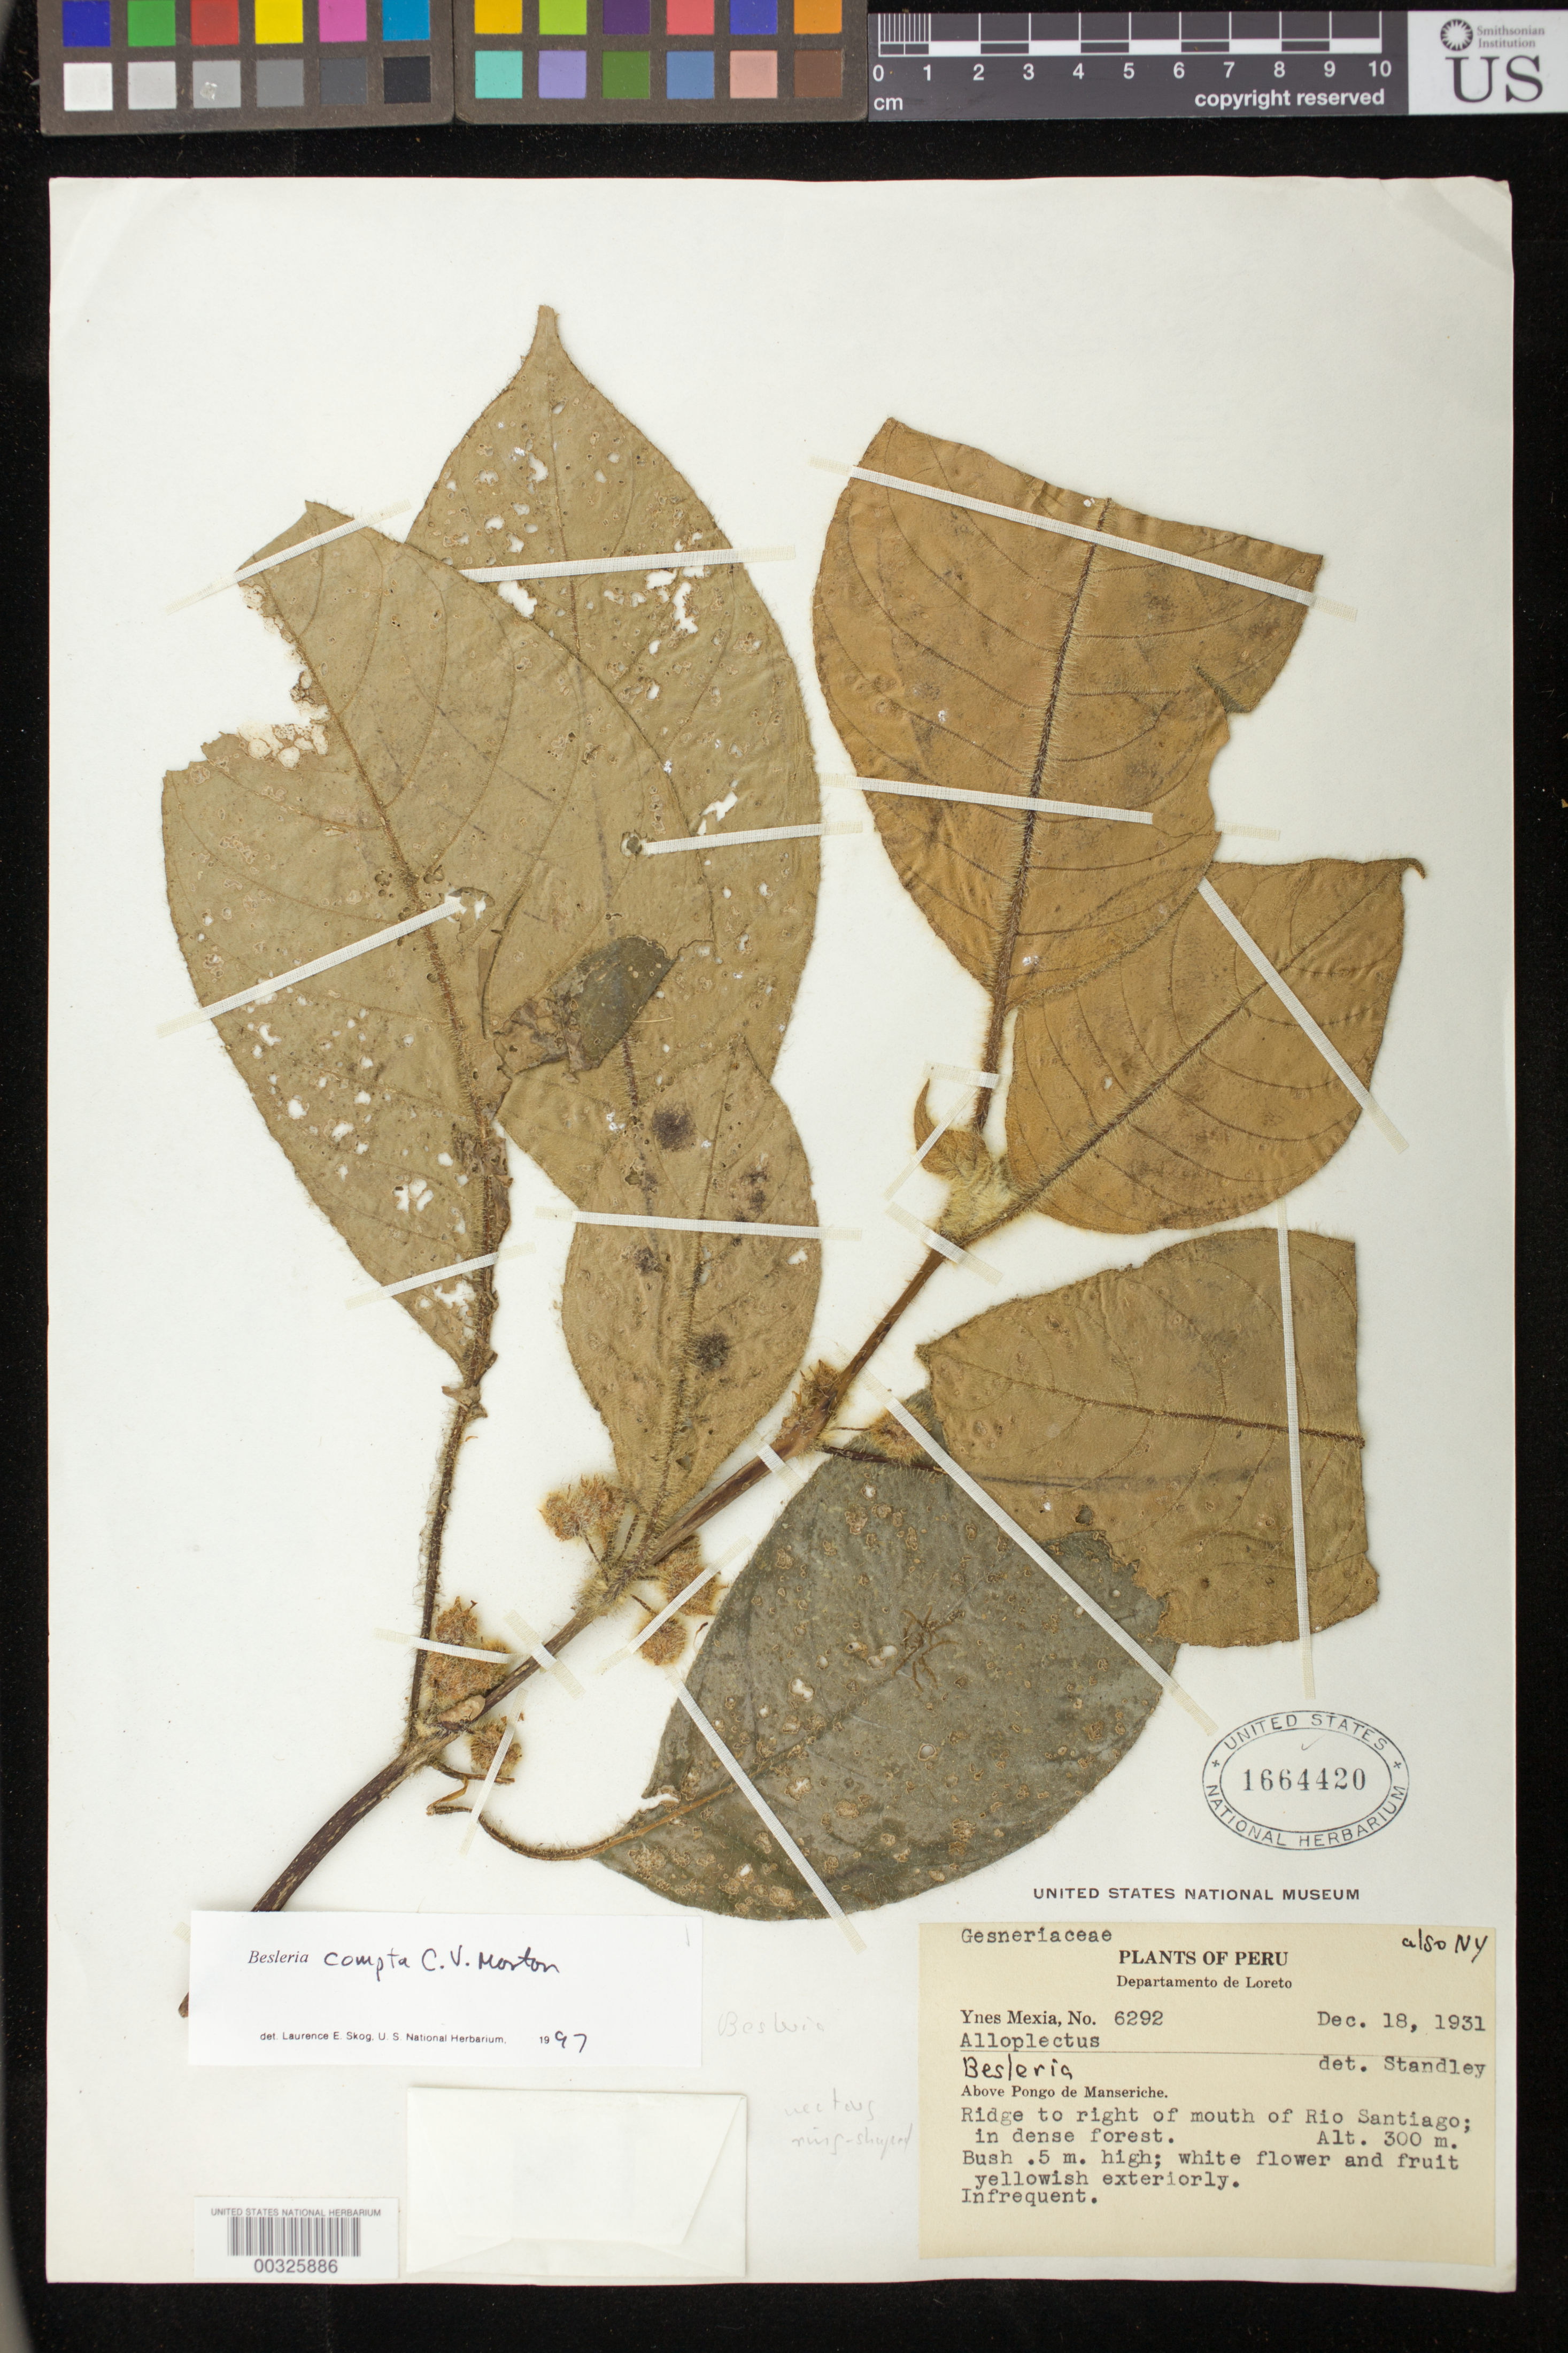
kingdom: Plantae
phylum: Tracheophyta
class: Magnoliopsida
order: Lamiales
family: Gesneriaceae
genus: Besleria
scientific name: Besleria compta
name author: C.V. Morton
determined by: Skog, Laurence E.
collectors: Y. Mexia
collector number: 6292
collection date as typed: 18 Dec 1931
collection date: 1931-12-18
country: Peru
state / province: Loreto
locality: Above Pongo de Manseriche; ridge to right of mouth of Rio Santiago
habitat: In dense forest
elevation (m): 300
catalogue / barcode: US 1664420